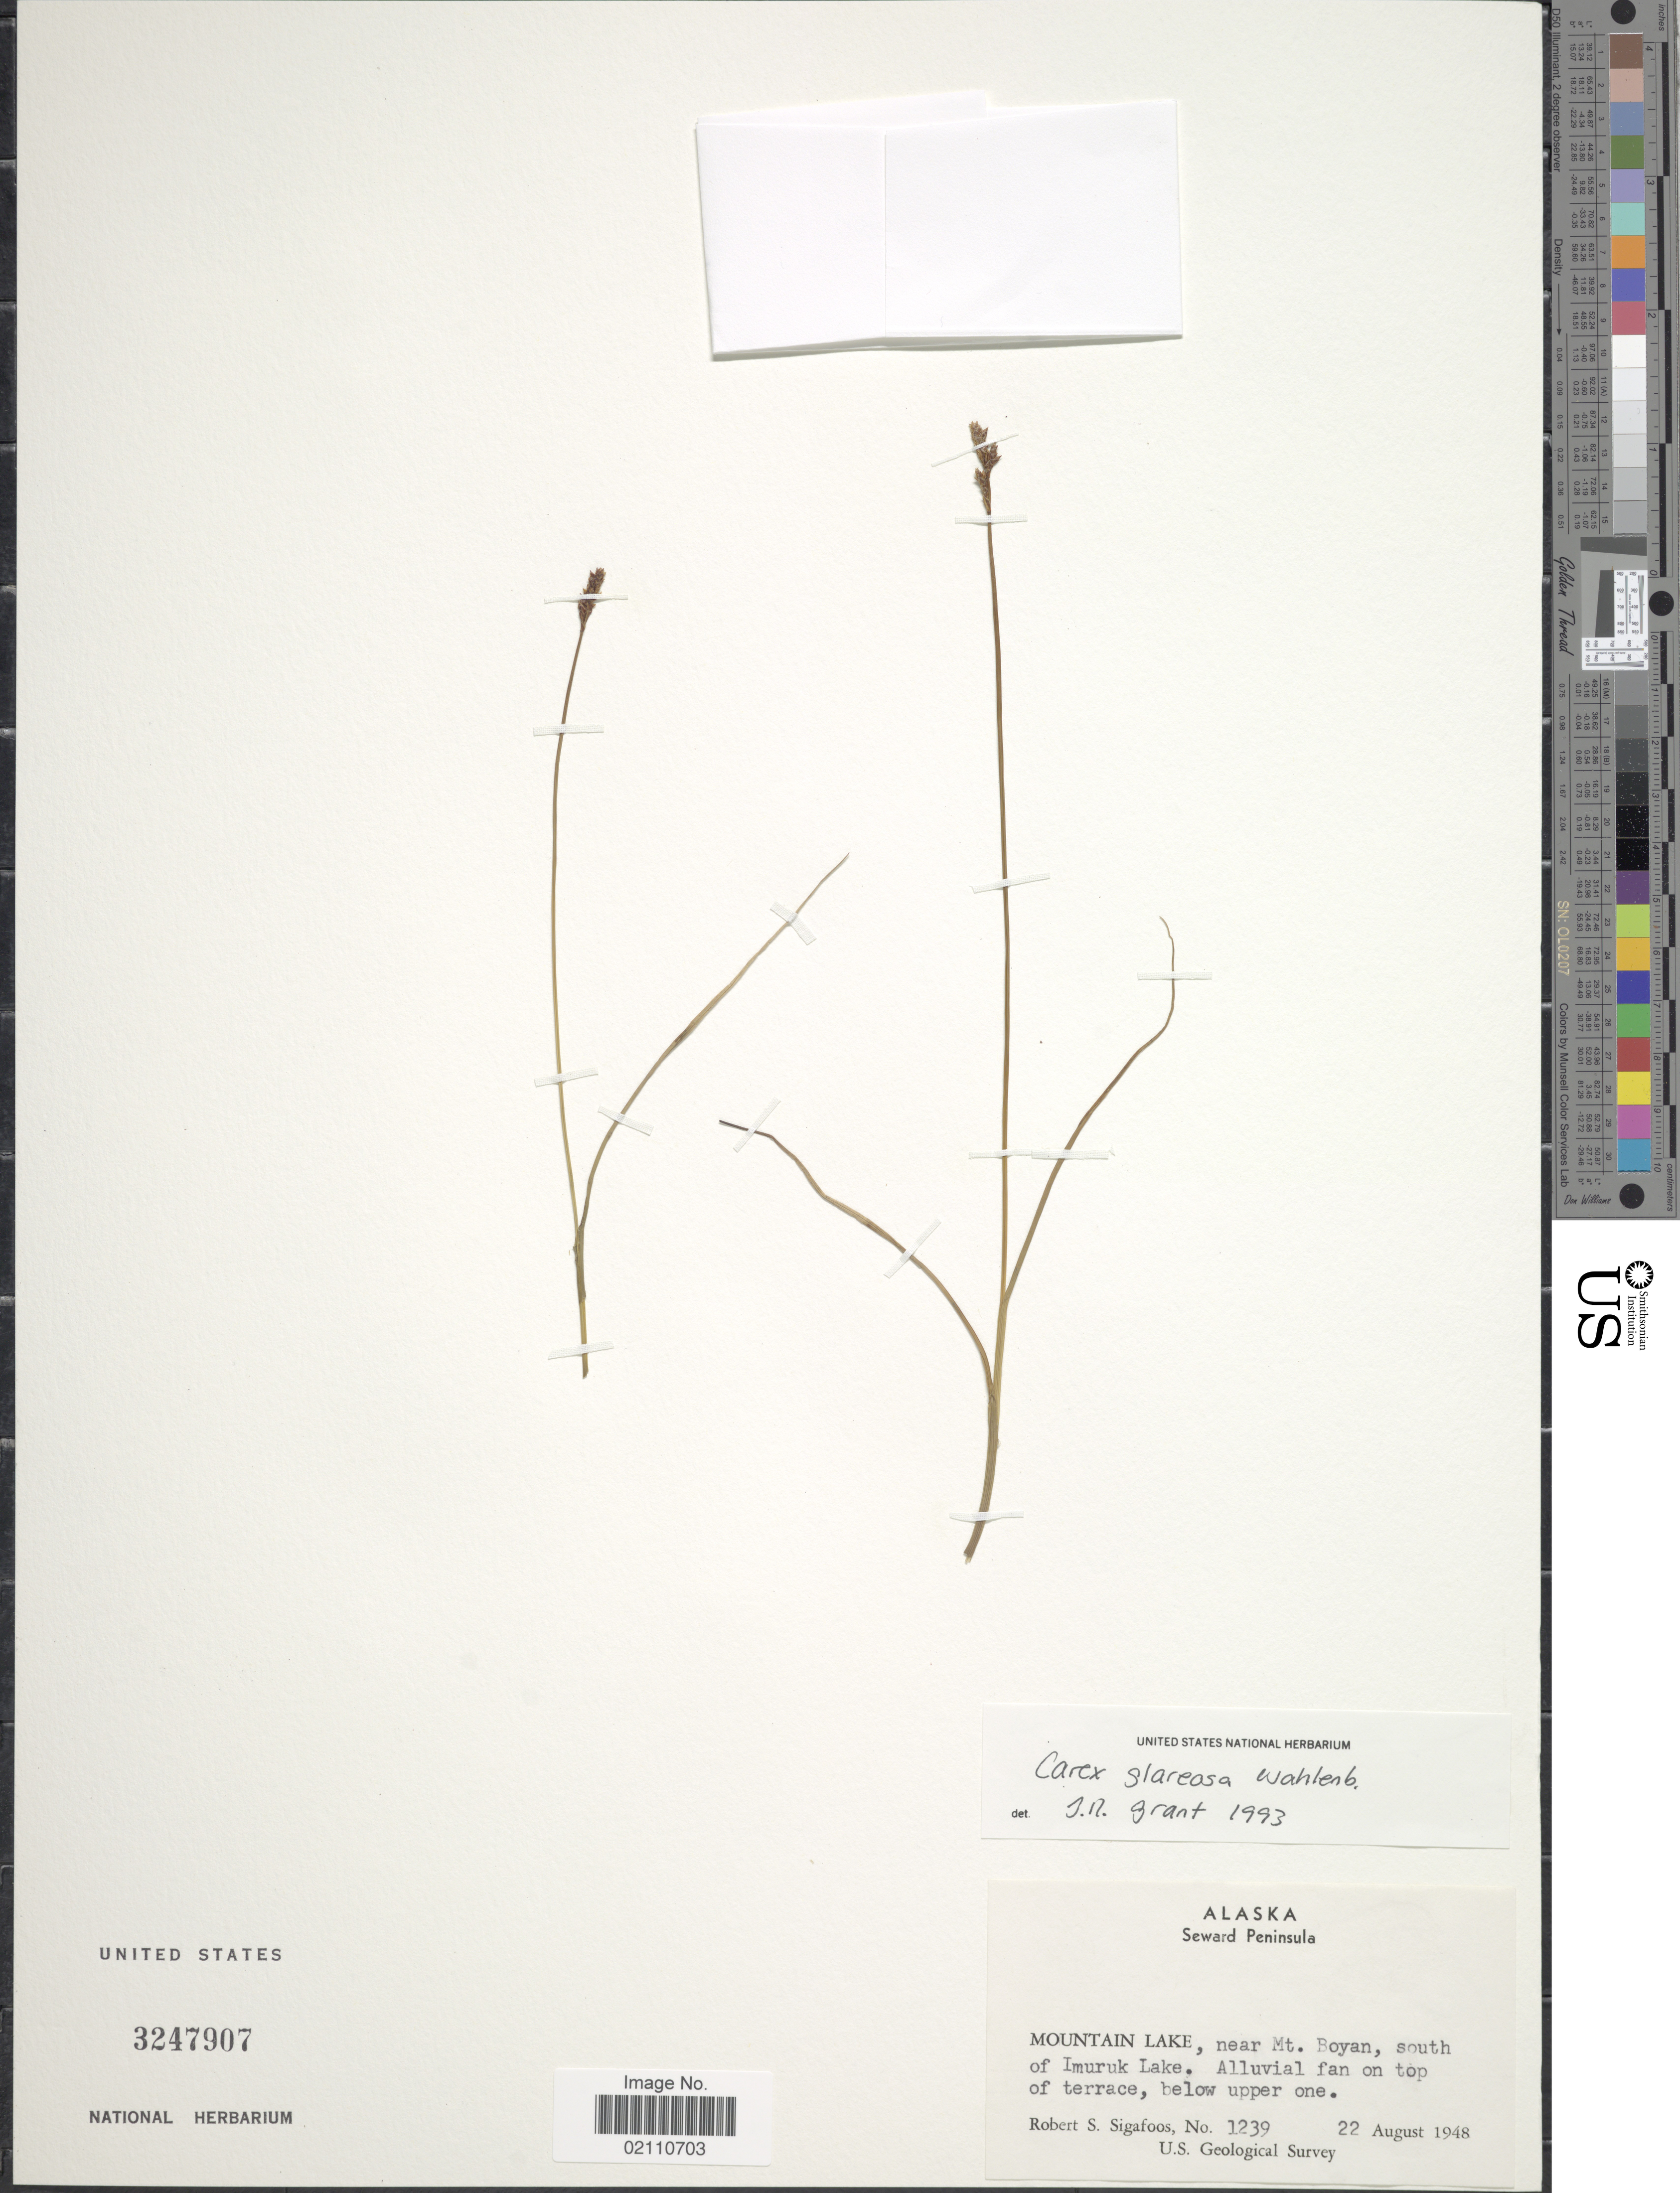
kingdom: Plantae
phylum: Tracheophyta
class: Liliopsida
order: Poales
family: Cyperaceae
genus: Carex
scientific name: Carex glareosa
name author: Schkuhr ex Wahlenb.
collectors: R. Sigafoos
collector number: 1239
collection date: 1948-08-22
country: United States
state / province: Alaska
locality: Seward Peninsula, Mountain Lake, near Mt. Boyan, south of Imuruk Lake,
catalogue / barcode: US 3247907